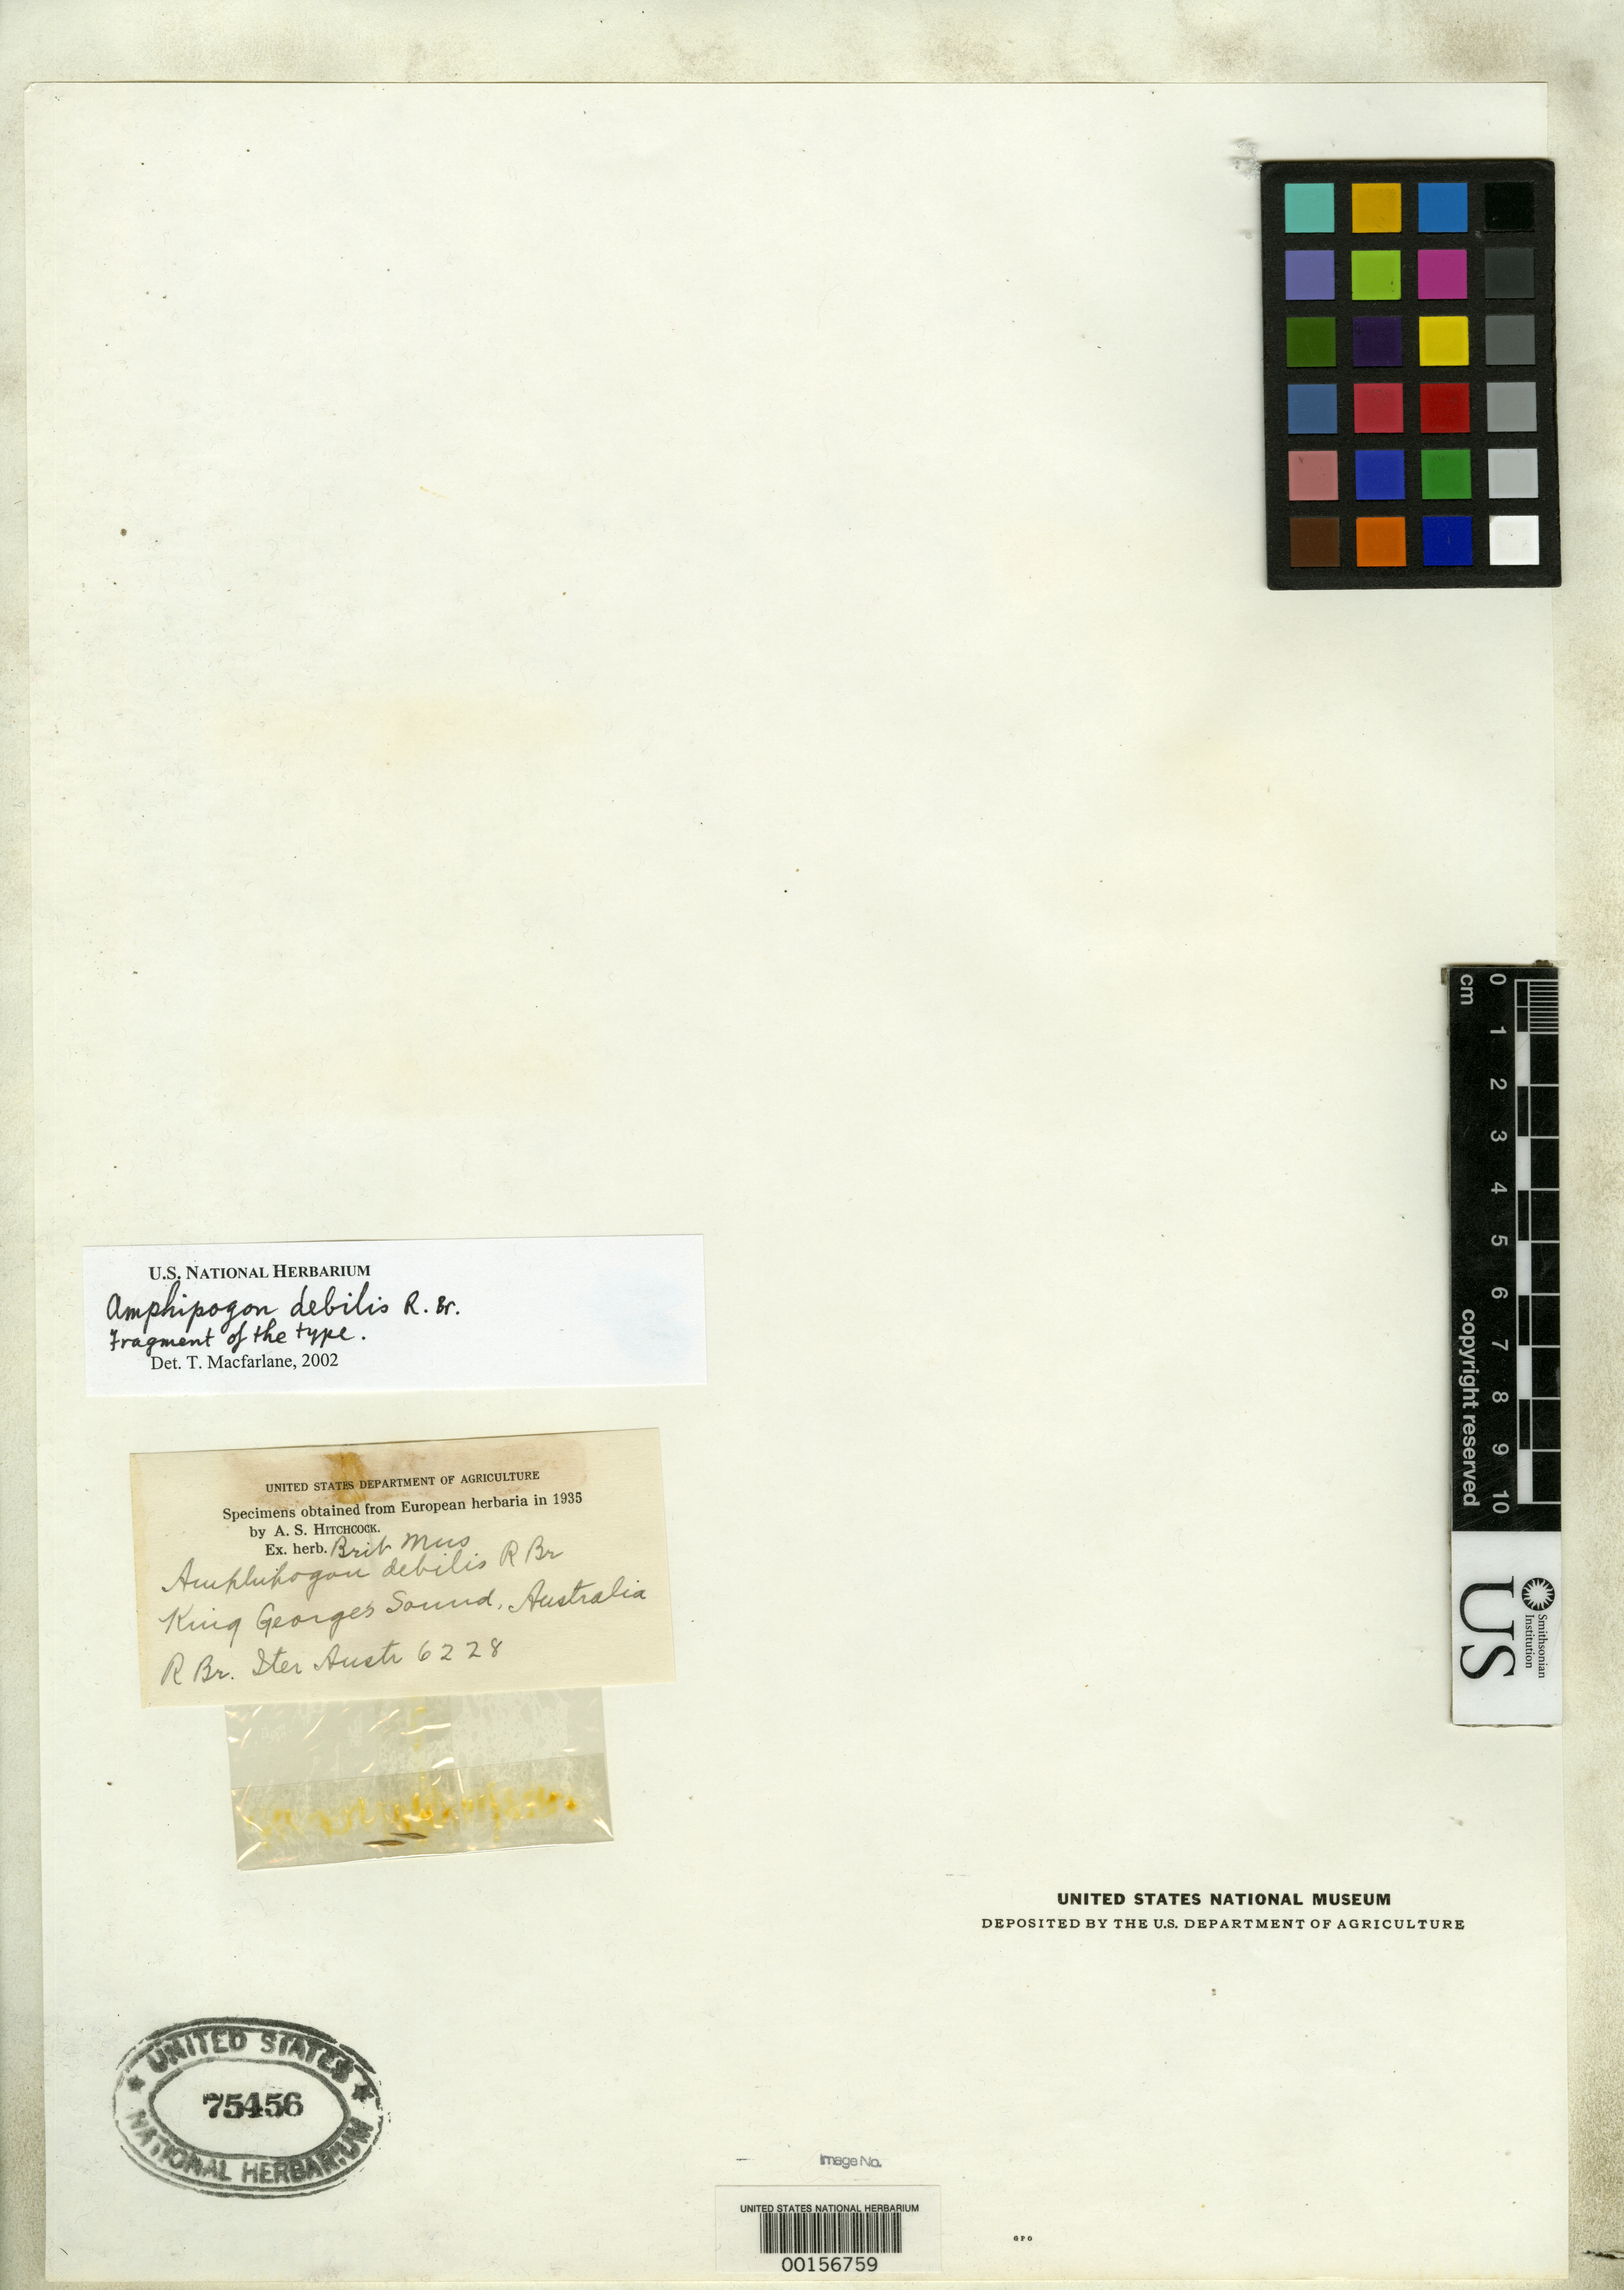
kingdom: Plantae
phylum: Tracheophyta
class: Liliopsida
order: Poales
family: Poaceae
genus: Amphipogon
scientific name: Amphipogon debilis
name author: R. Br.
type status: Type Fragment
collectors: W. T. Aiton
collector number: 6228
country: Australia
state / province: Western Australia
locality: New Holland, Leeuwin and Wilson Promontories, King George's Sound.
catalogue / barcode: US 75456